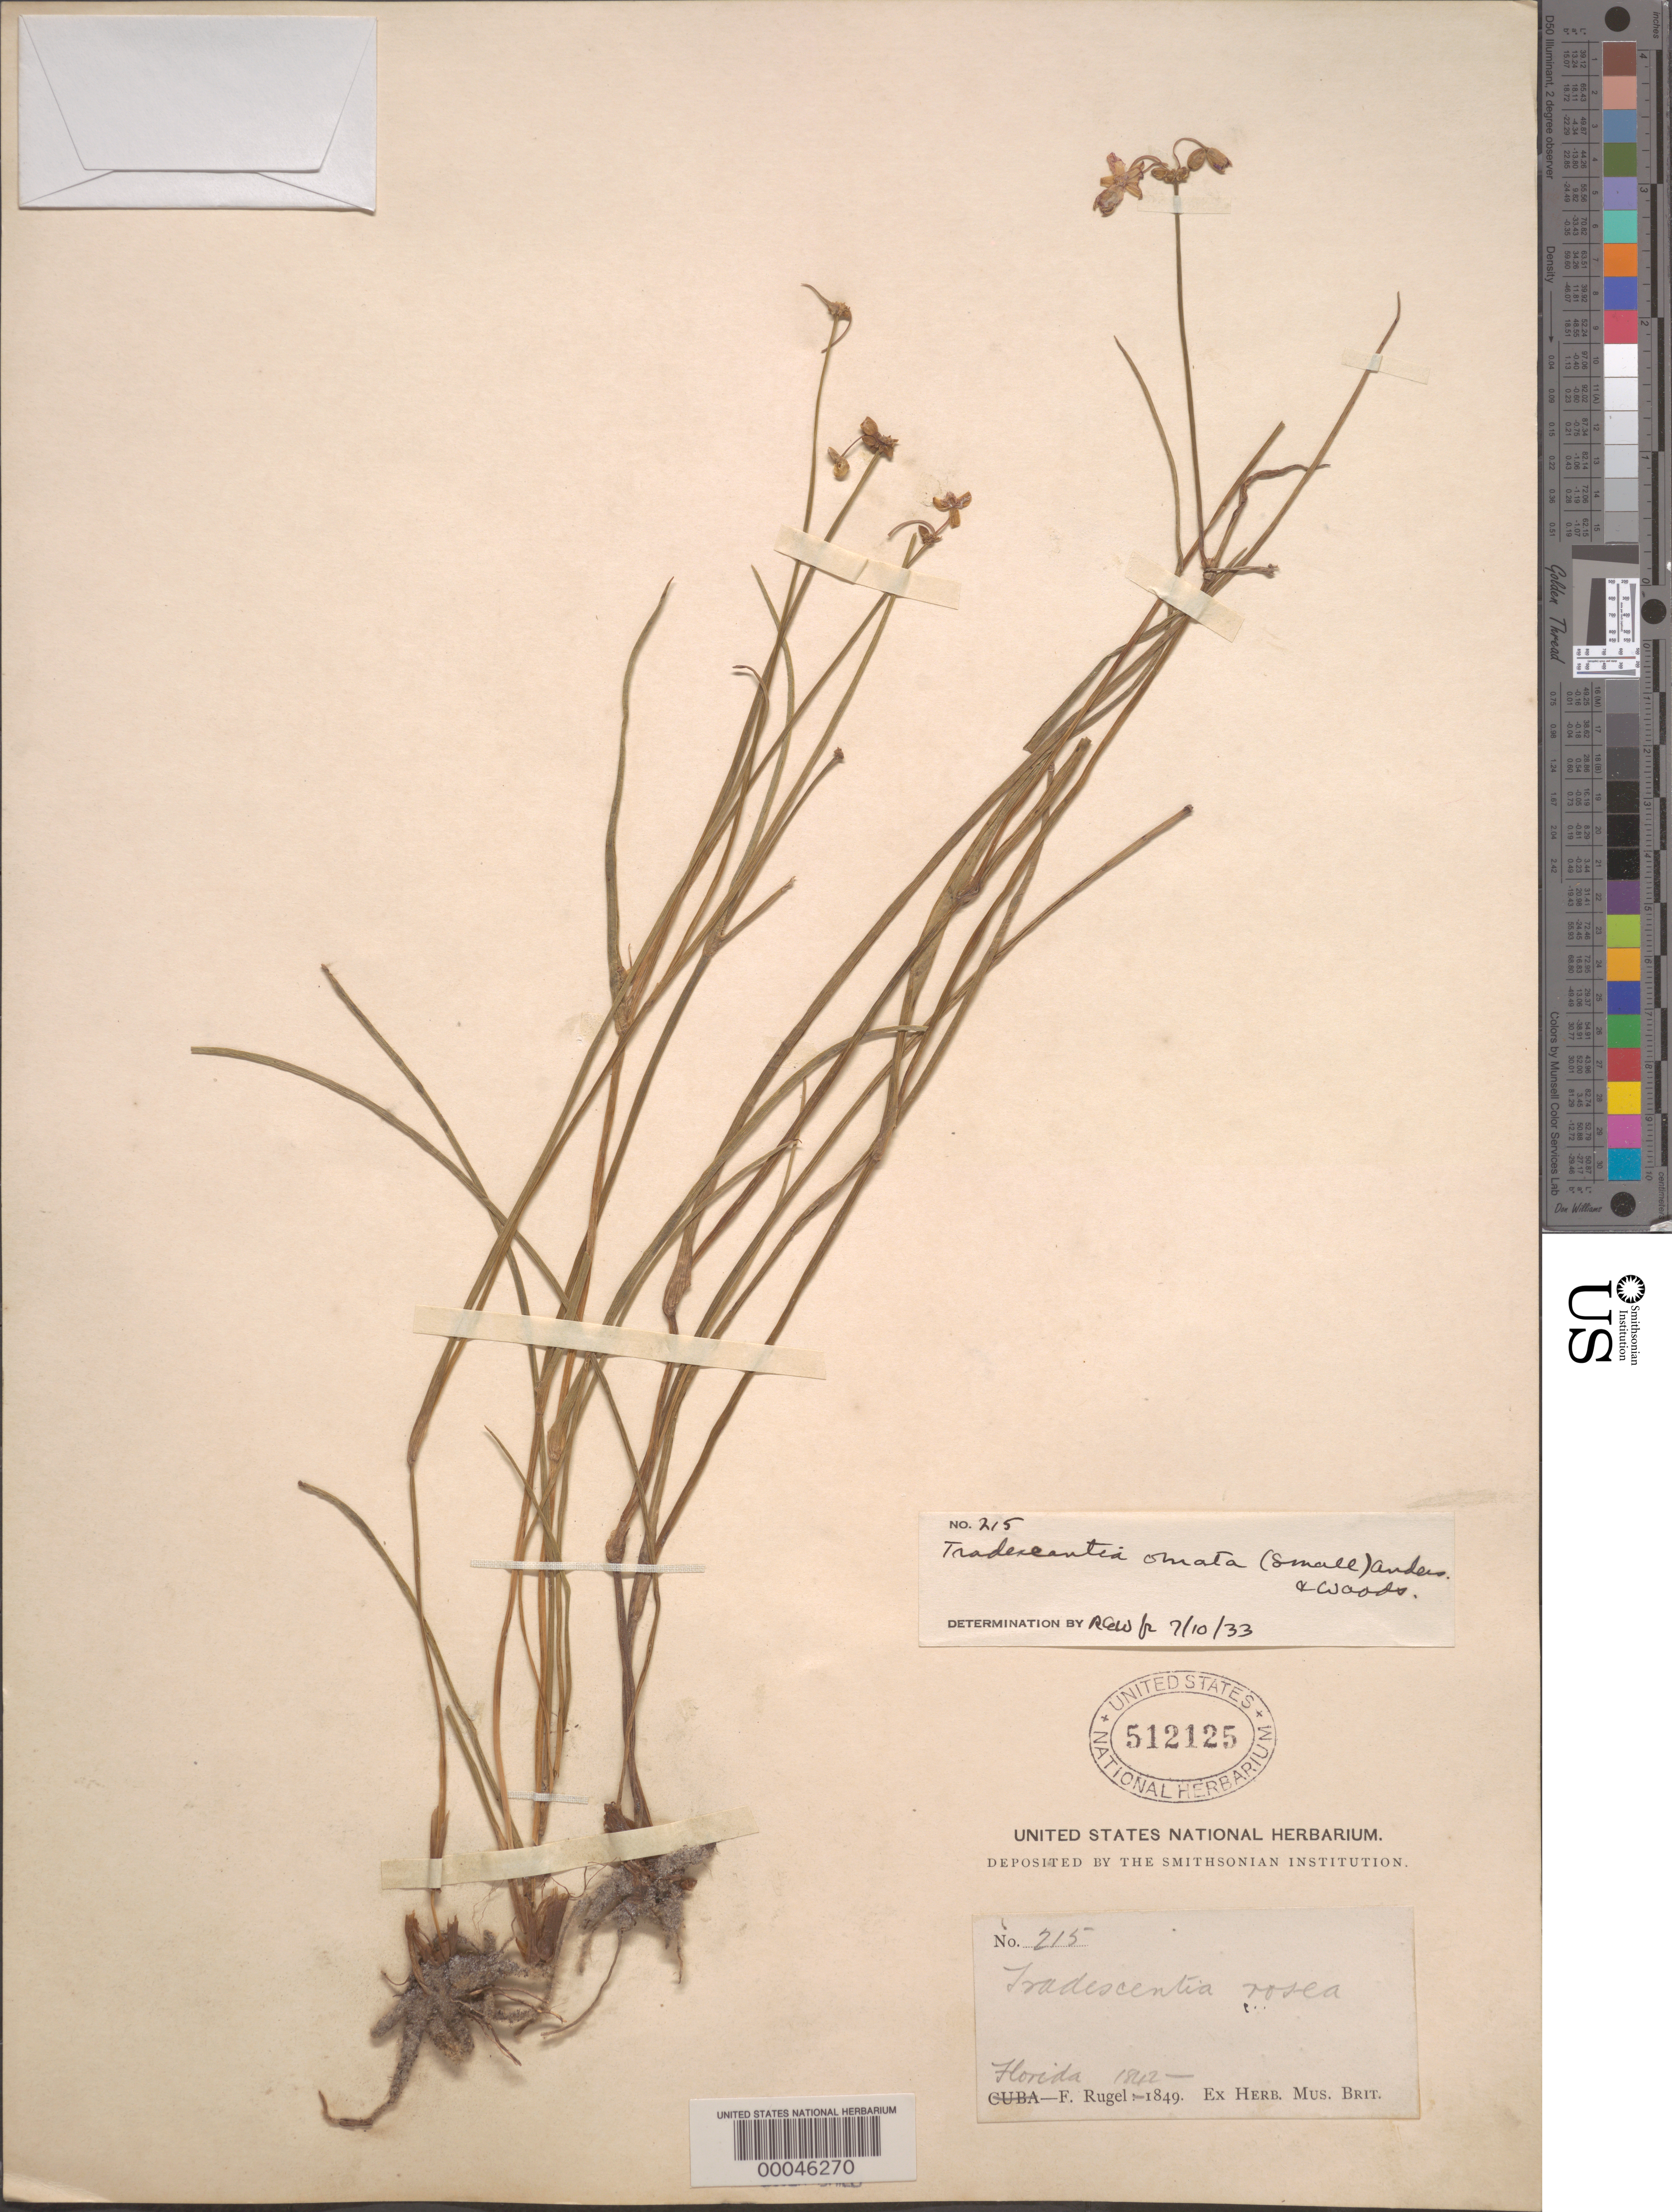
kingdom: Plantae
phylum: Tracheophyta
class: Liliopsida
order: Commelinales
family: Commelinaceae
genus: Cuthbertia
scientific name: Cuthbertia ornata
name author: Small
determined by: Strong, Mark T., (BOT), Smithsonian Institution - National Museum of Natural History (UNITED STATES)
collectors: F. Rugel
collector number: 215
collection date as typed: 1842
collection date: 1842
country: United States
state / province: Florida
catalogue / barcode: US 512125